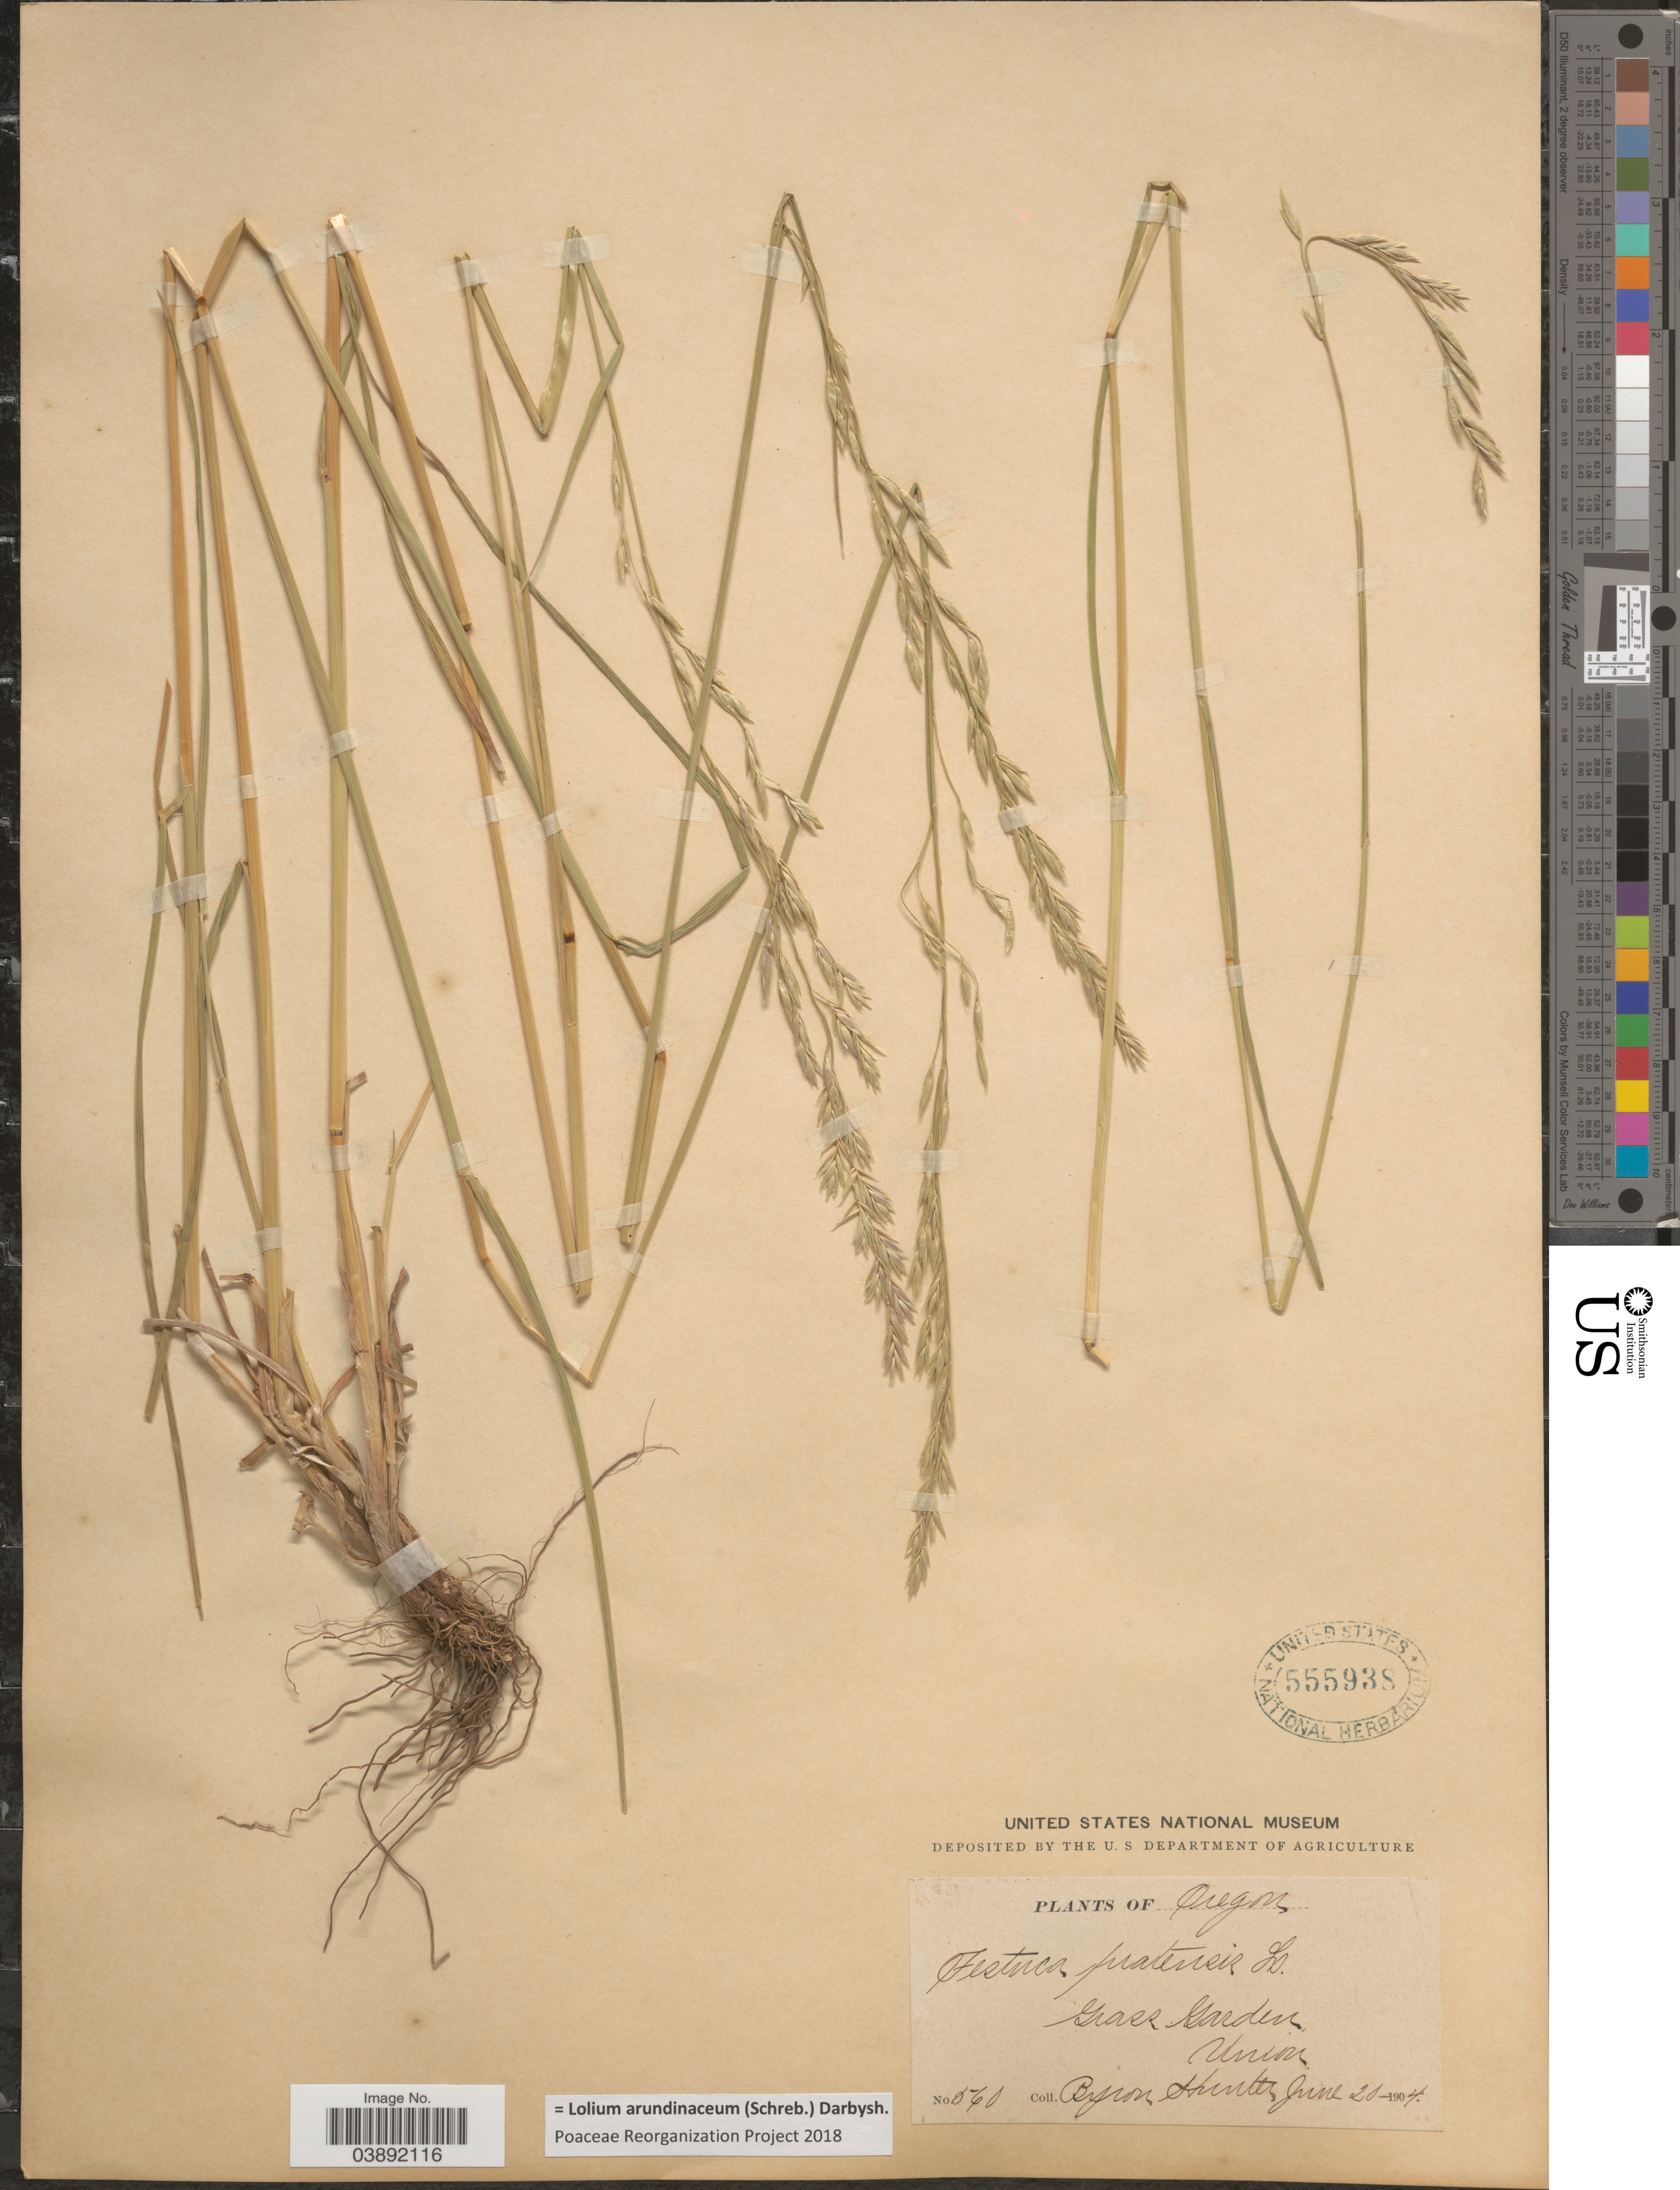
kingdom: Plantae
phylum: Tracheophyta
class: Liliopsida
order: Poales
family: Poaceae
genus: Lolium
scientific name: Lolium arundinaceum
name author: (Schreb.) Darbysh.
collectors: B. Hunter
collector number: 560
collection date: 1904-06-20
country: United States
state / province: Oregon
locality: Grass Garden. Union.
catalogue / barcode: US 555938